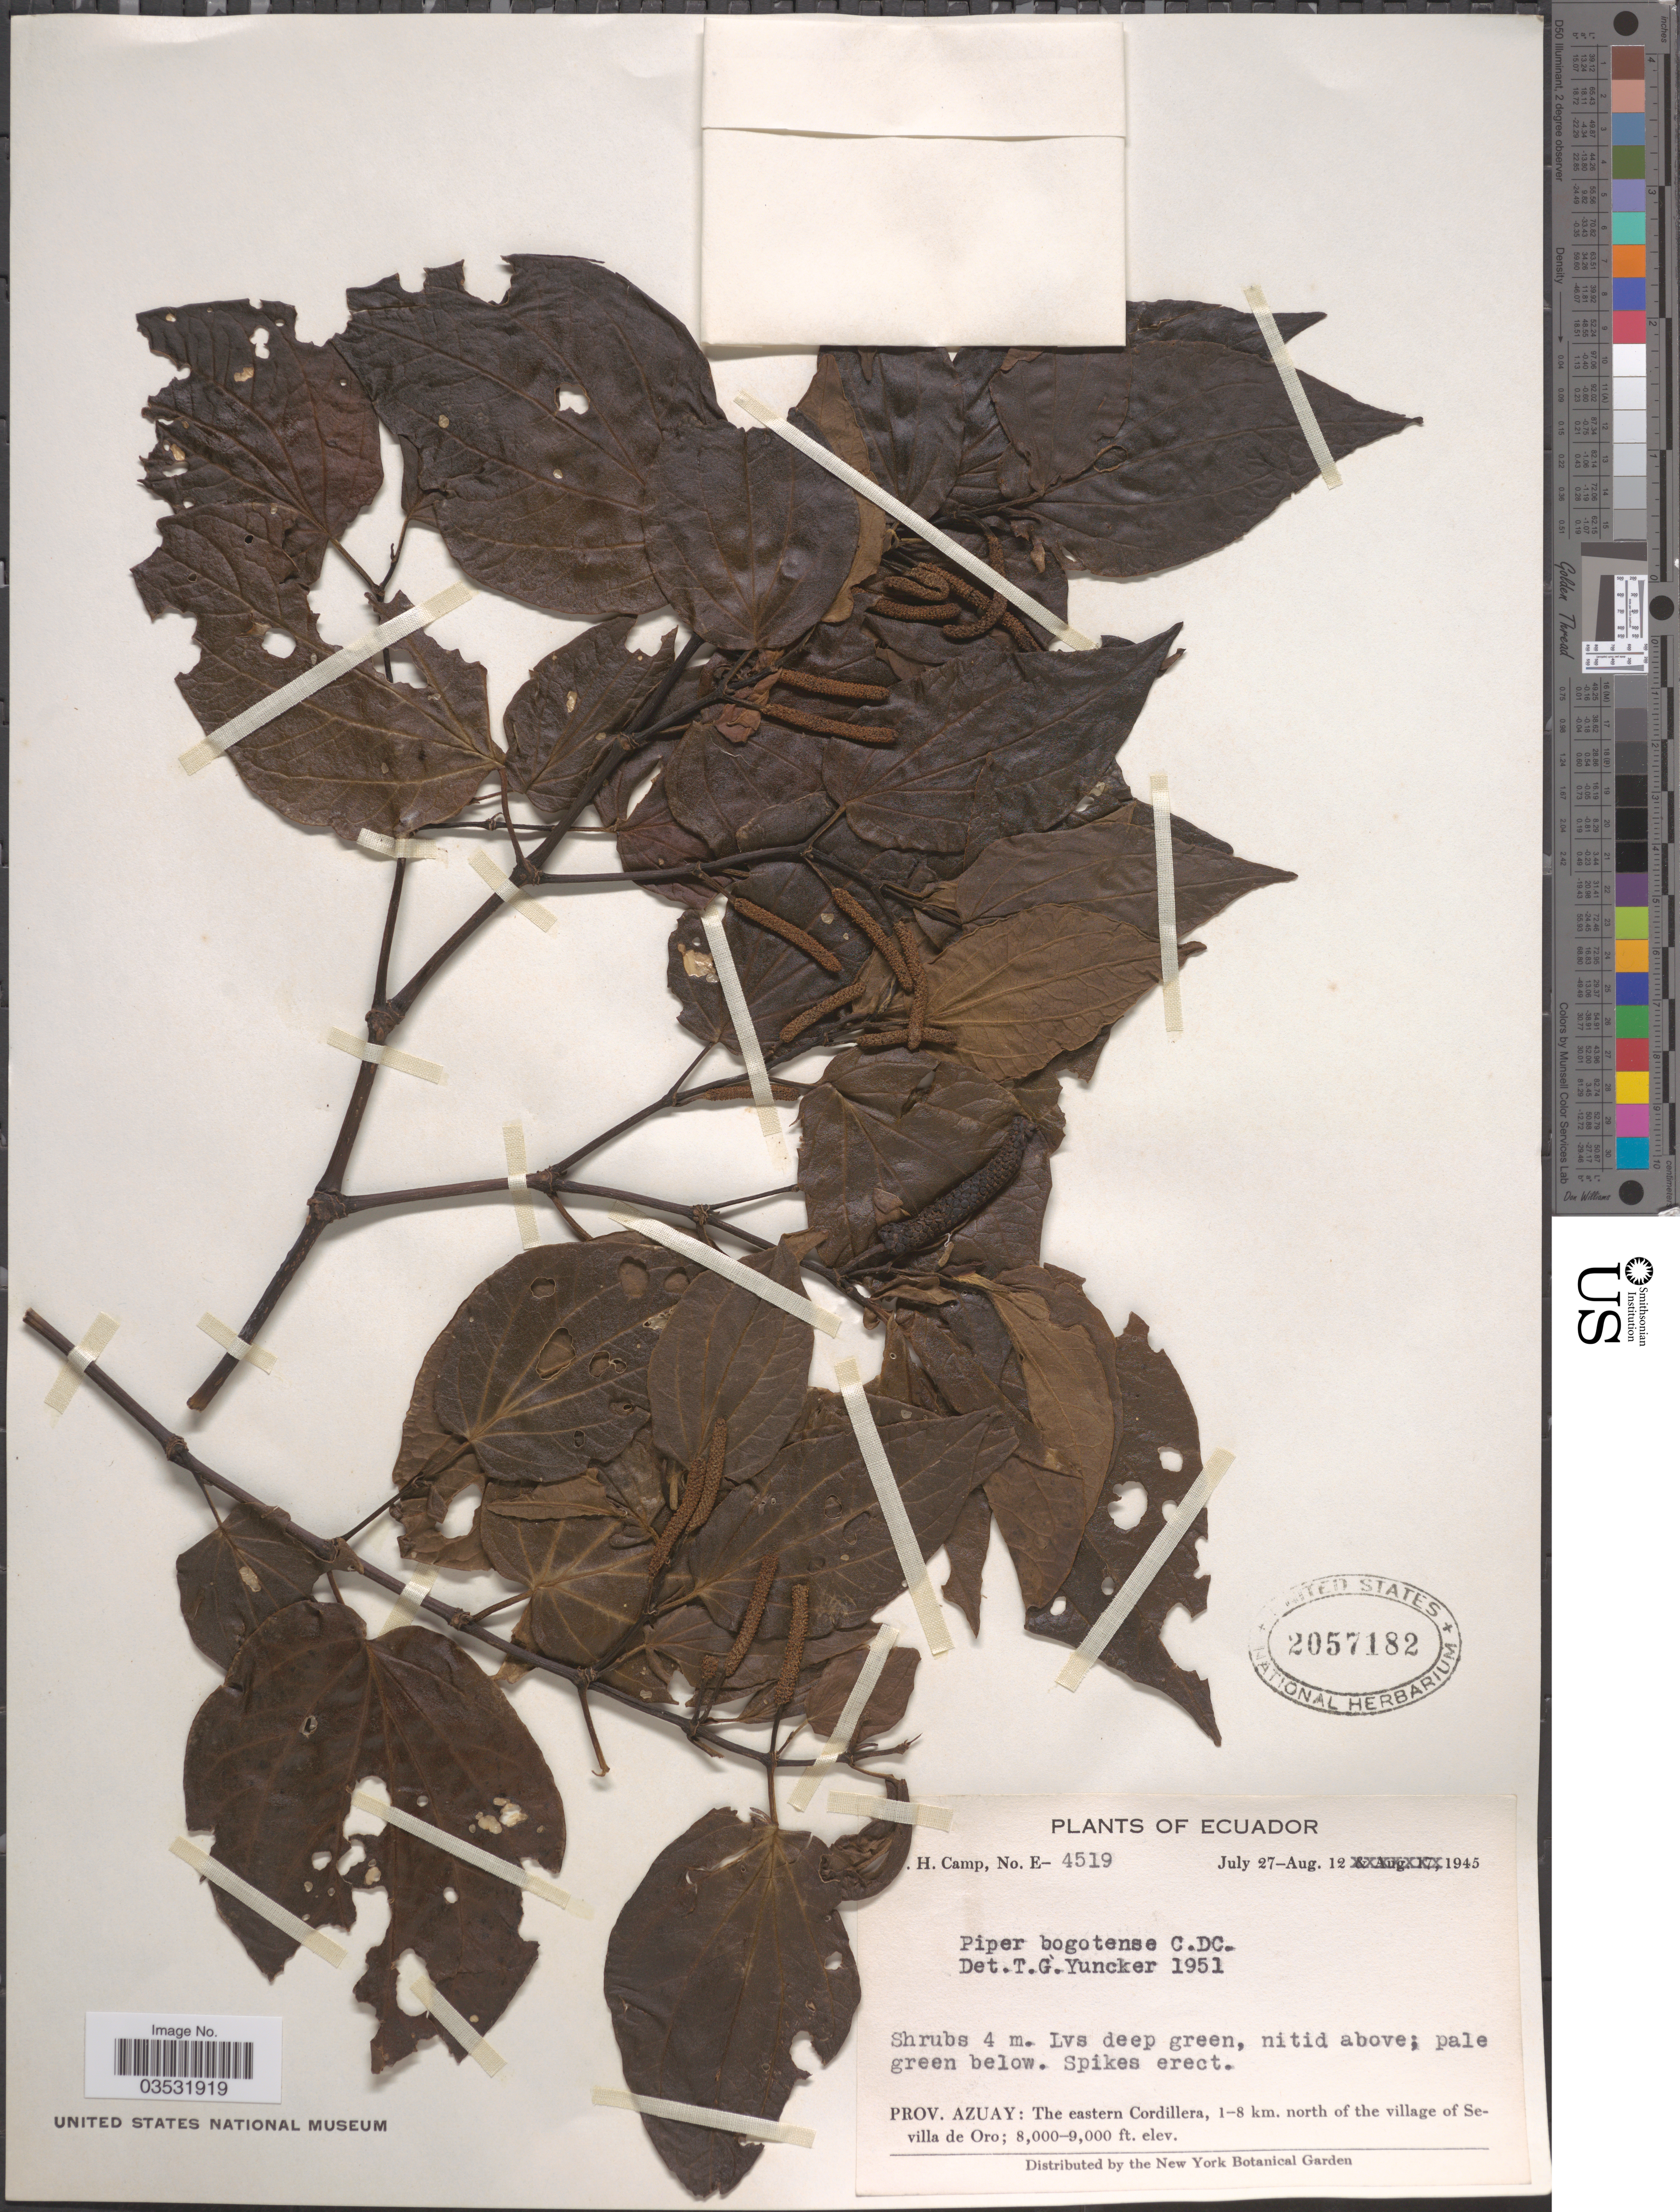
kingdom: Plantae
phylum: Tracheophyta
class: Magnoliopsida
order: Piperales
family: Piperaceae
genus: Piper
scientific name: Piper bogotense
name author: C. DC.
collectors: W. H. Camp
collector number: E-4519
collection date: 1945-07-27/1945-08-12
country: Ecuador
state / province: Azuay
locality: The eastern Cordillera, 1-8 km. north of the village of Sevilla de Oro.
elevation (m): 2438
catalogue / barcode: US 2057182